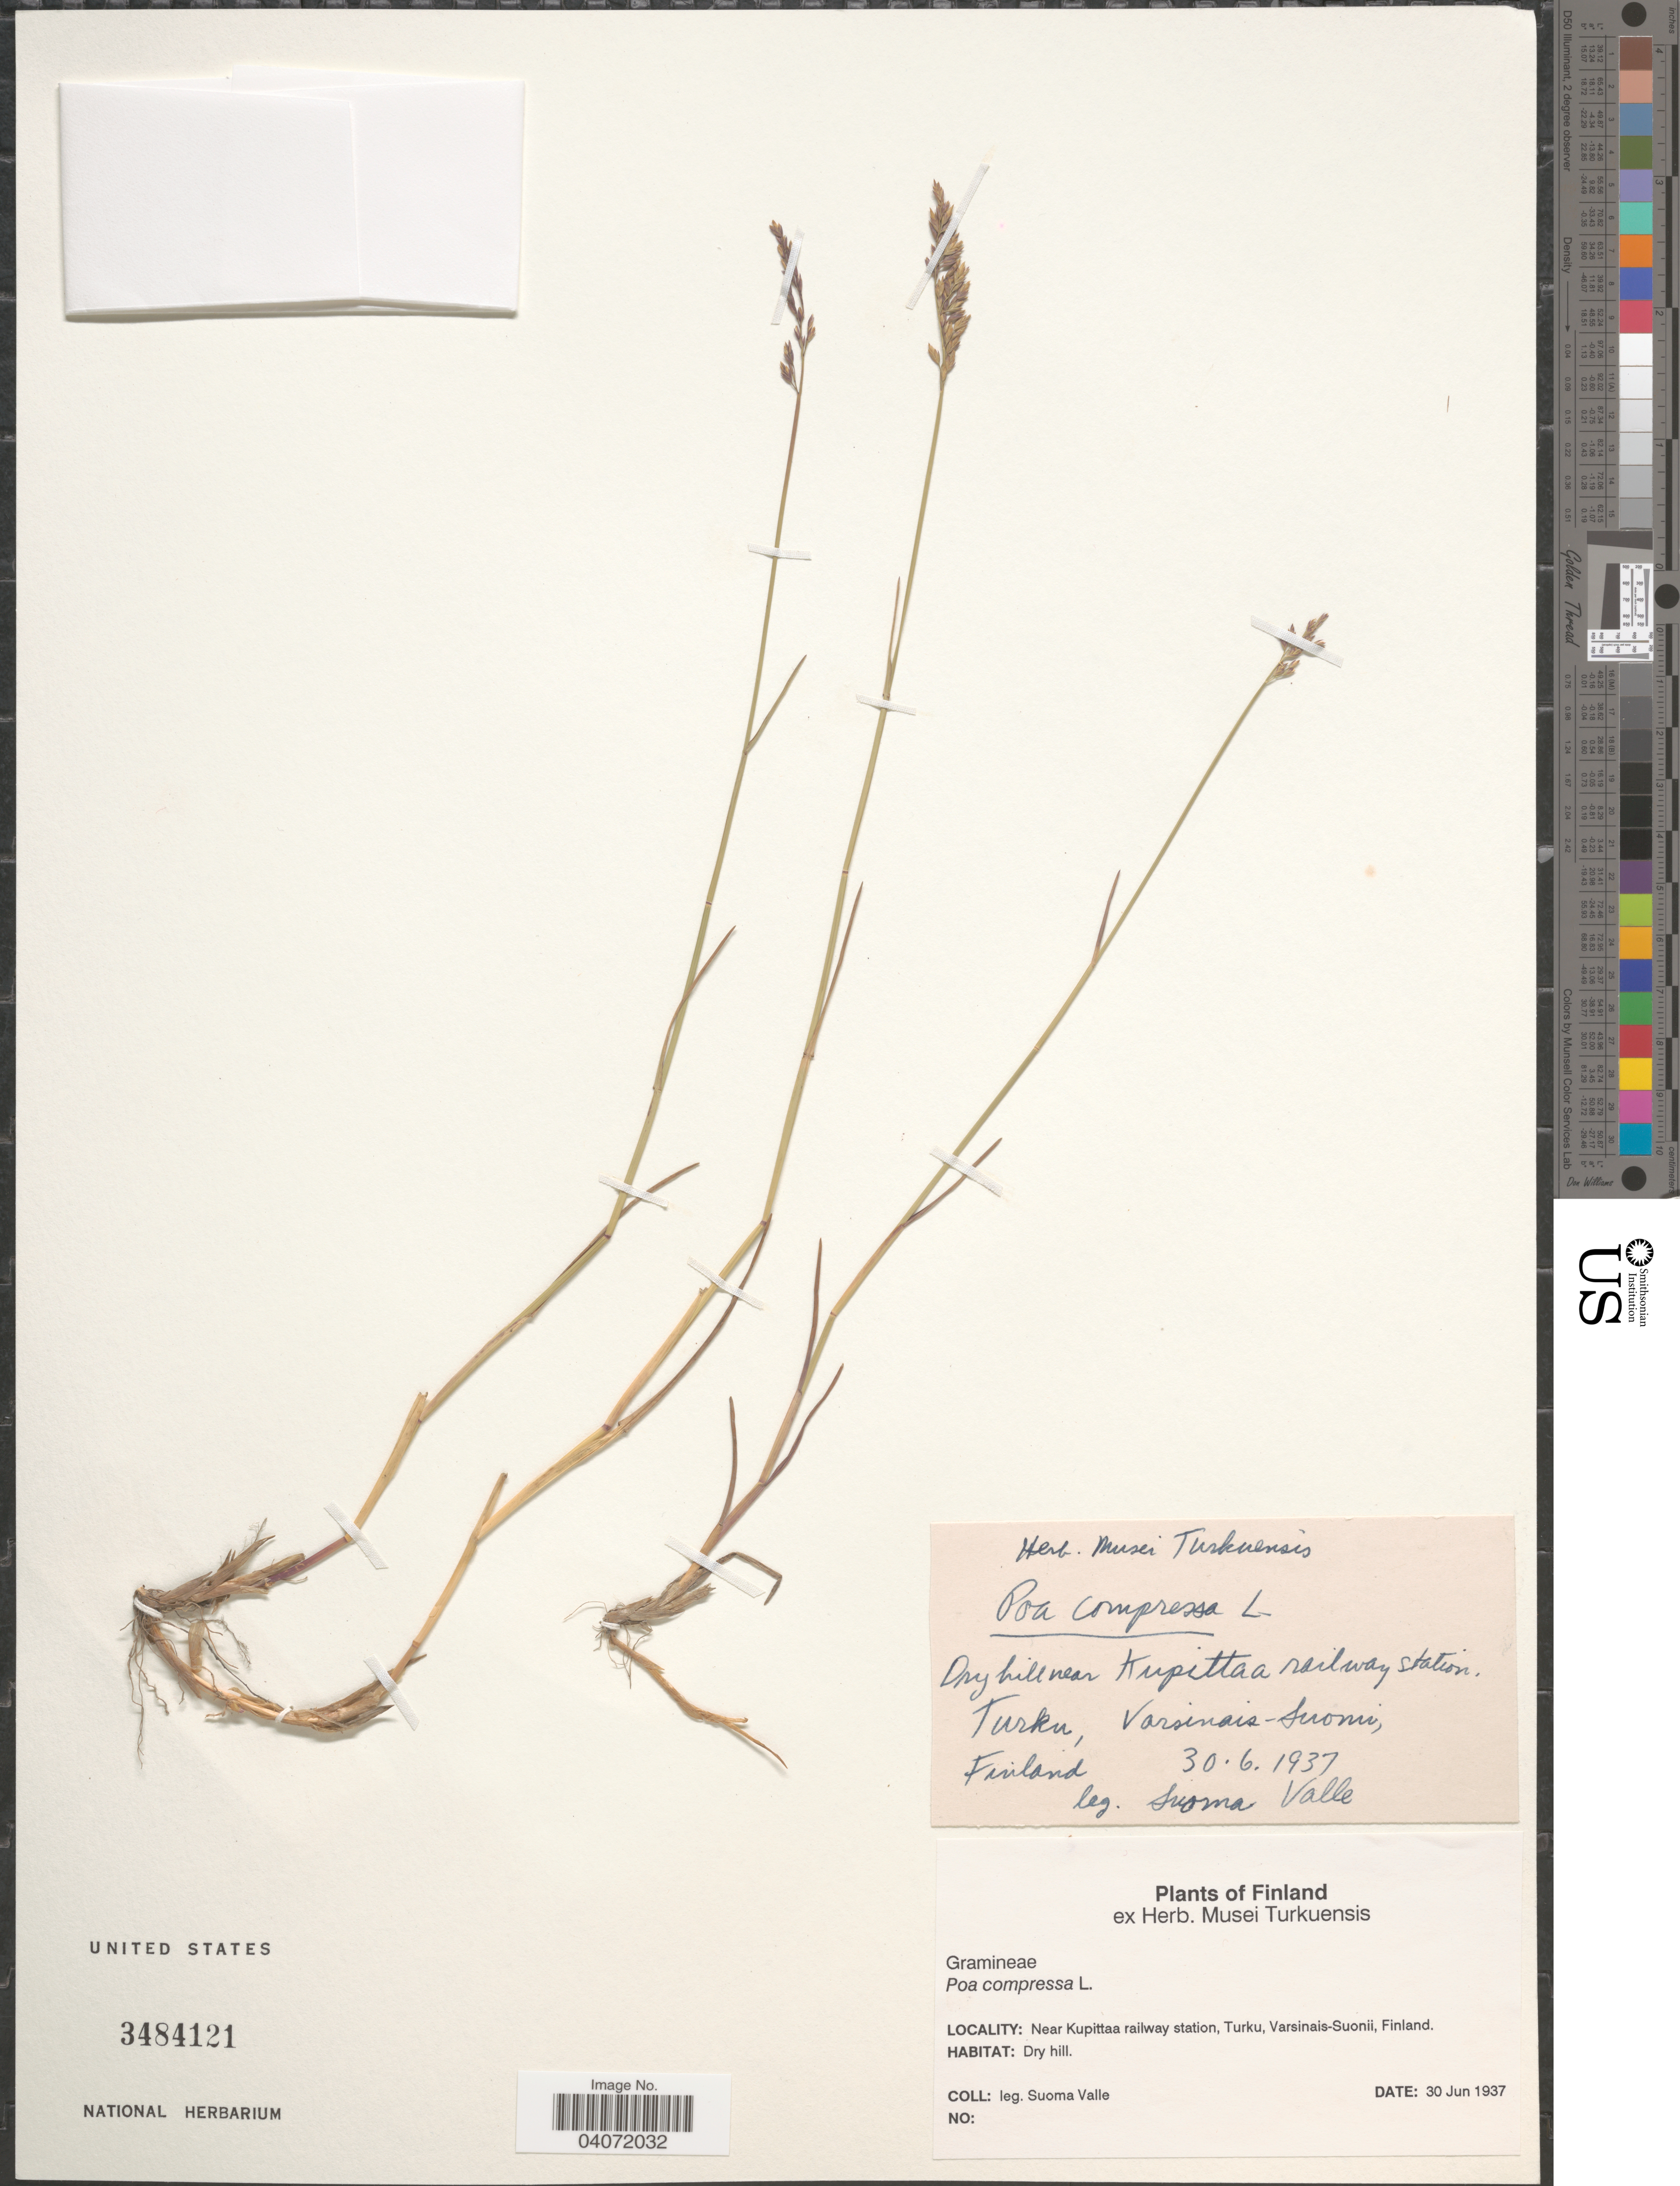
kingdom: Plantae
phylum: Tracheophyta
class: Liliopsida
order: Poales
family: Poaceae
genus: Poa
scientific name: Poa compressa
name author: L.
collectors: S. Valle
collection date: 1937-06-30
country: Finland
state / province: Varsinais-Suomi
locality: Dry hill near Kupittaa railway station, Turku.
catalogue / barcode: US 3484121